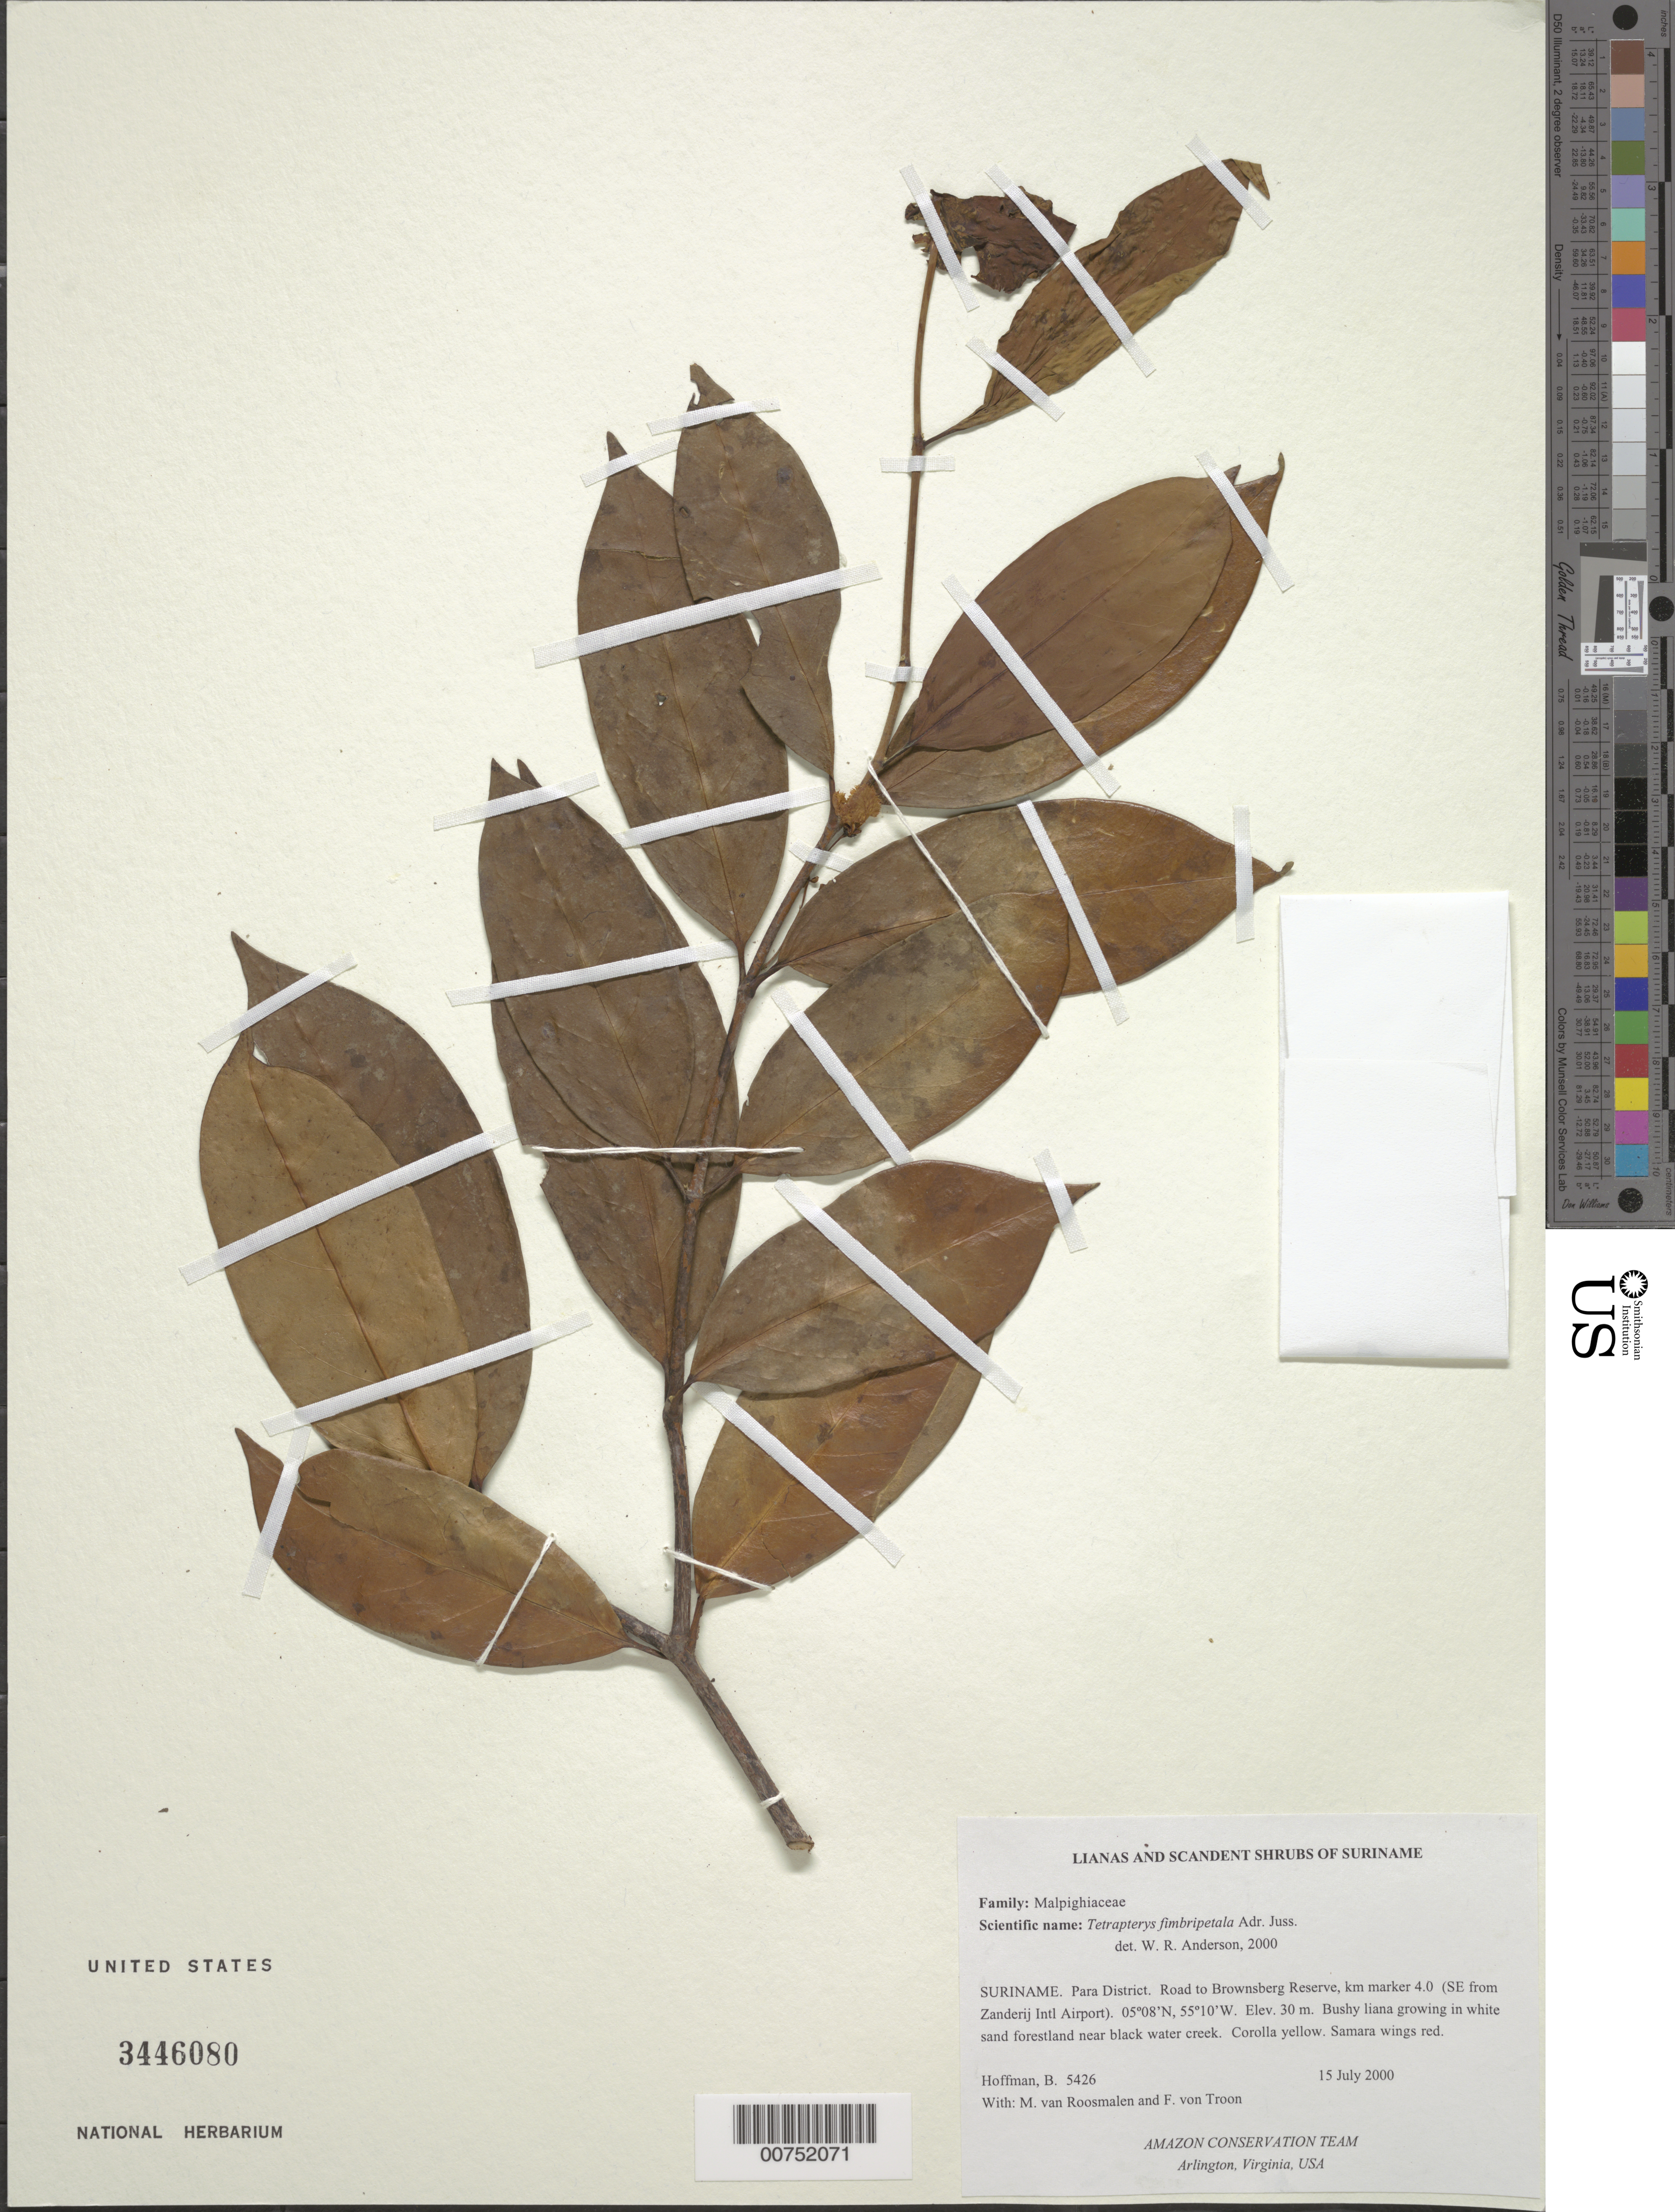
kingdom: Plantae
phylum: Tracheophyta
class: Magnoliopsida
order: Malpighiales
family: Malpighiaceae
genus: Glicophyllum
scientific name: Glicophyllum fimbripetalum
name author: (A. Juss.) R.F. Almeida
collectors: B. Hoffman, M. Roosmalen & F. Van Troon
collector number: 5426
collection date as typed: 15 July 2000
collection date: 2000-07-15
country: Suriname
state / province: Para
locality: Road to Brownsberg Reserve, km marker 4.0 (SE from Zanderij Intl. Airport)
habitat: White sand forest land near black water creek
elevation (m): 30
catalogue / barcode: US 3446080